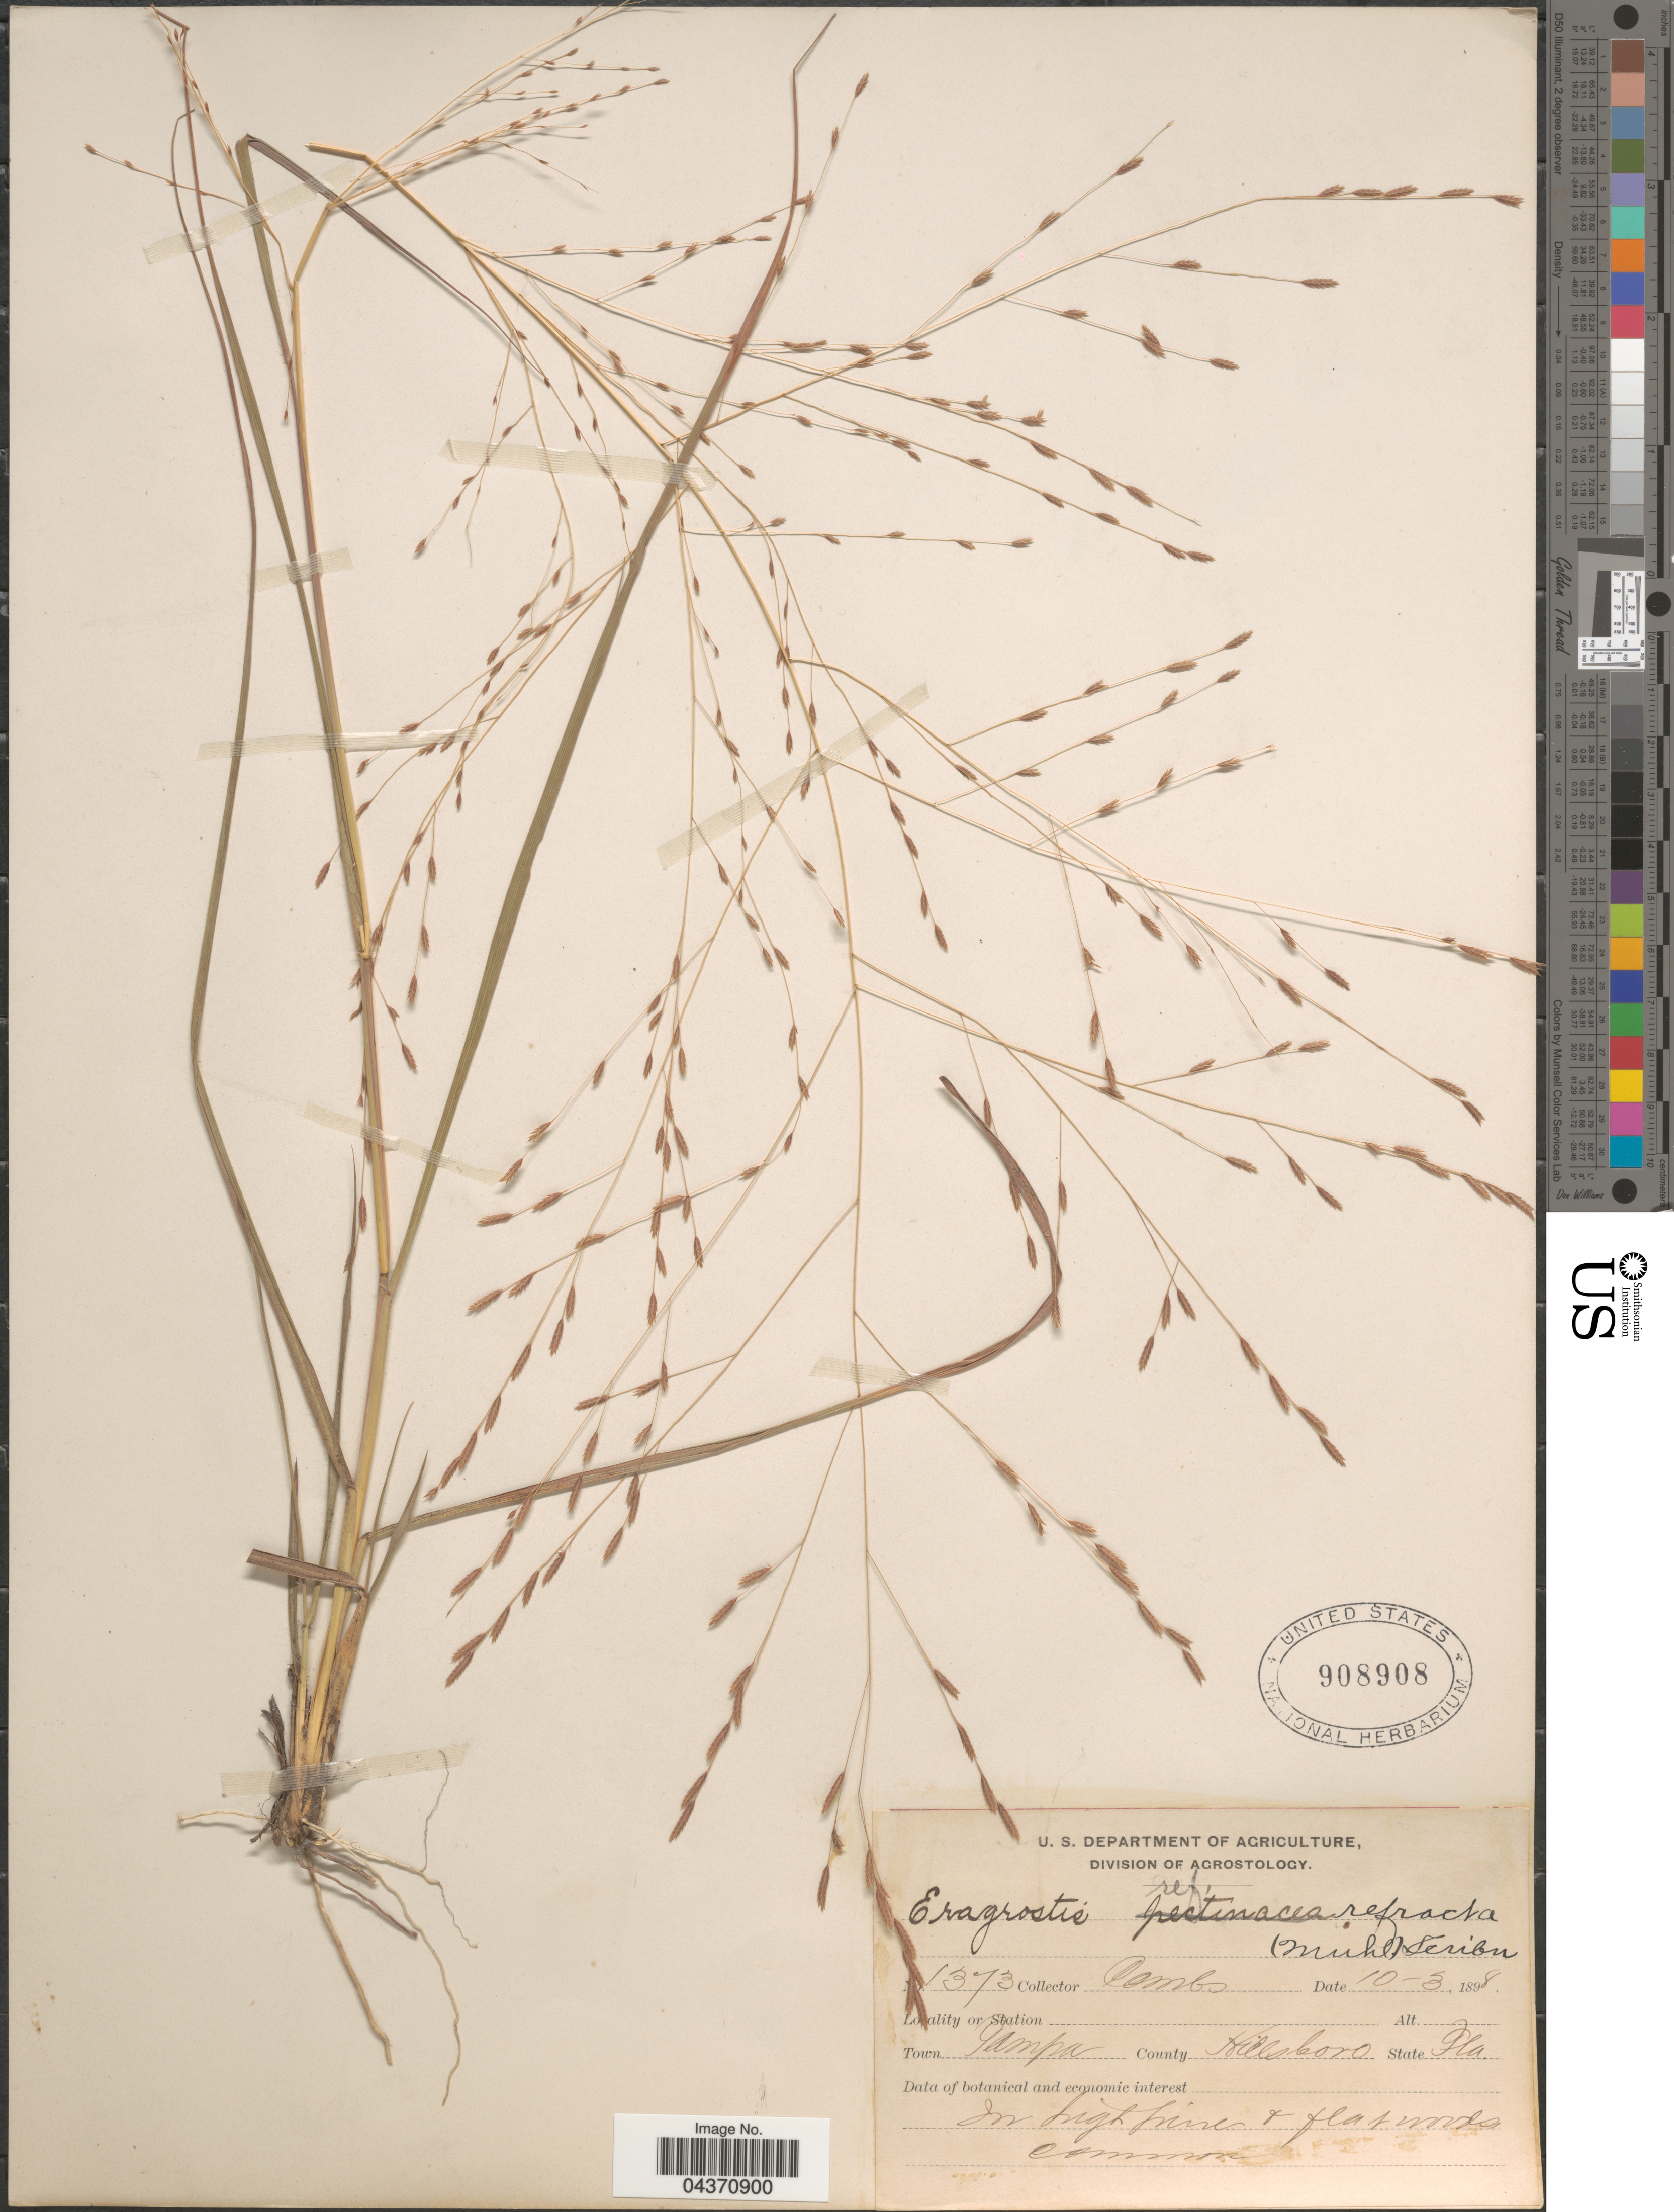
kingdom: Plantae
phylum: Tracheophyta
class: Liliopsida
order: Poales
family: Poaceae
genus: Eragrostis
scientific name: Eragrostis refracta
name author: (Muhl.) Scribn.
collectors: -. Combs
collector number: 1373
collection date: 1898-10-03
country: United States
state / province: Florida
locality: Town Tampa. County Hillsboro.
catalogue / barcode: US 908908